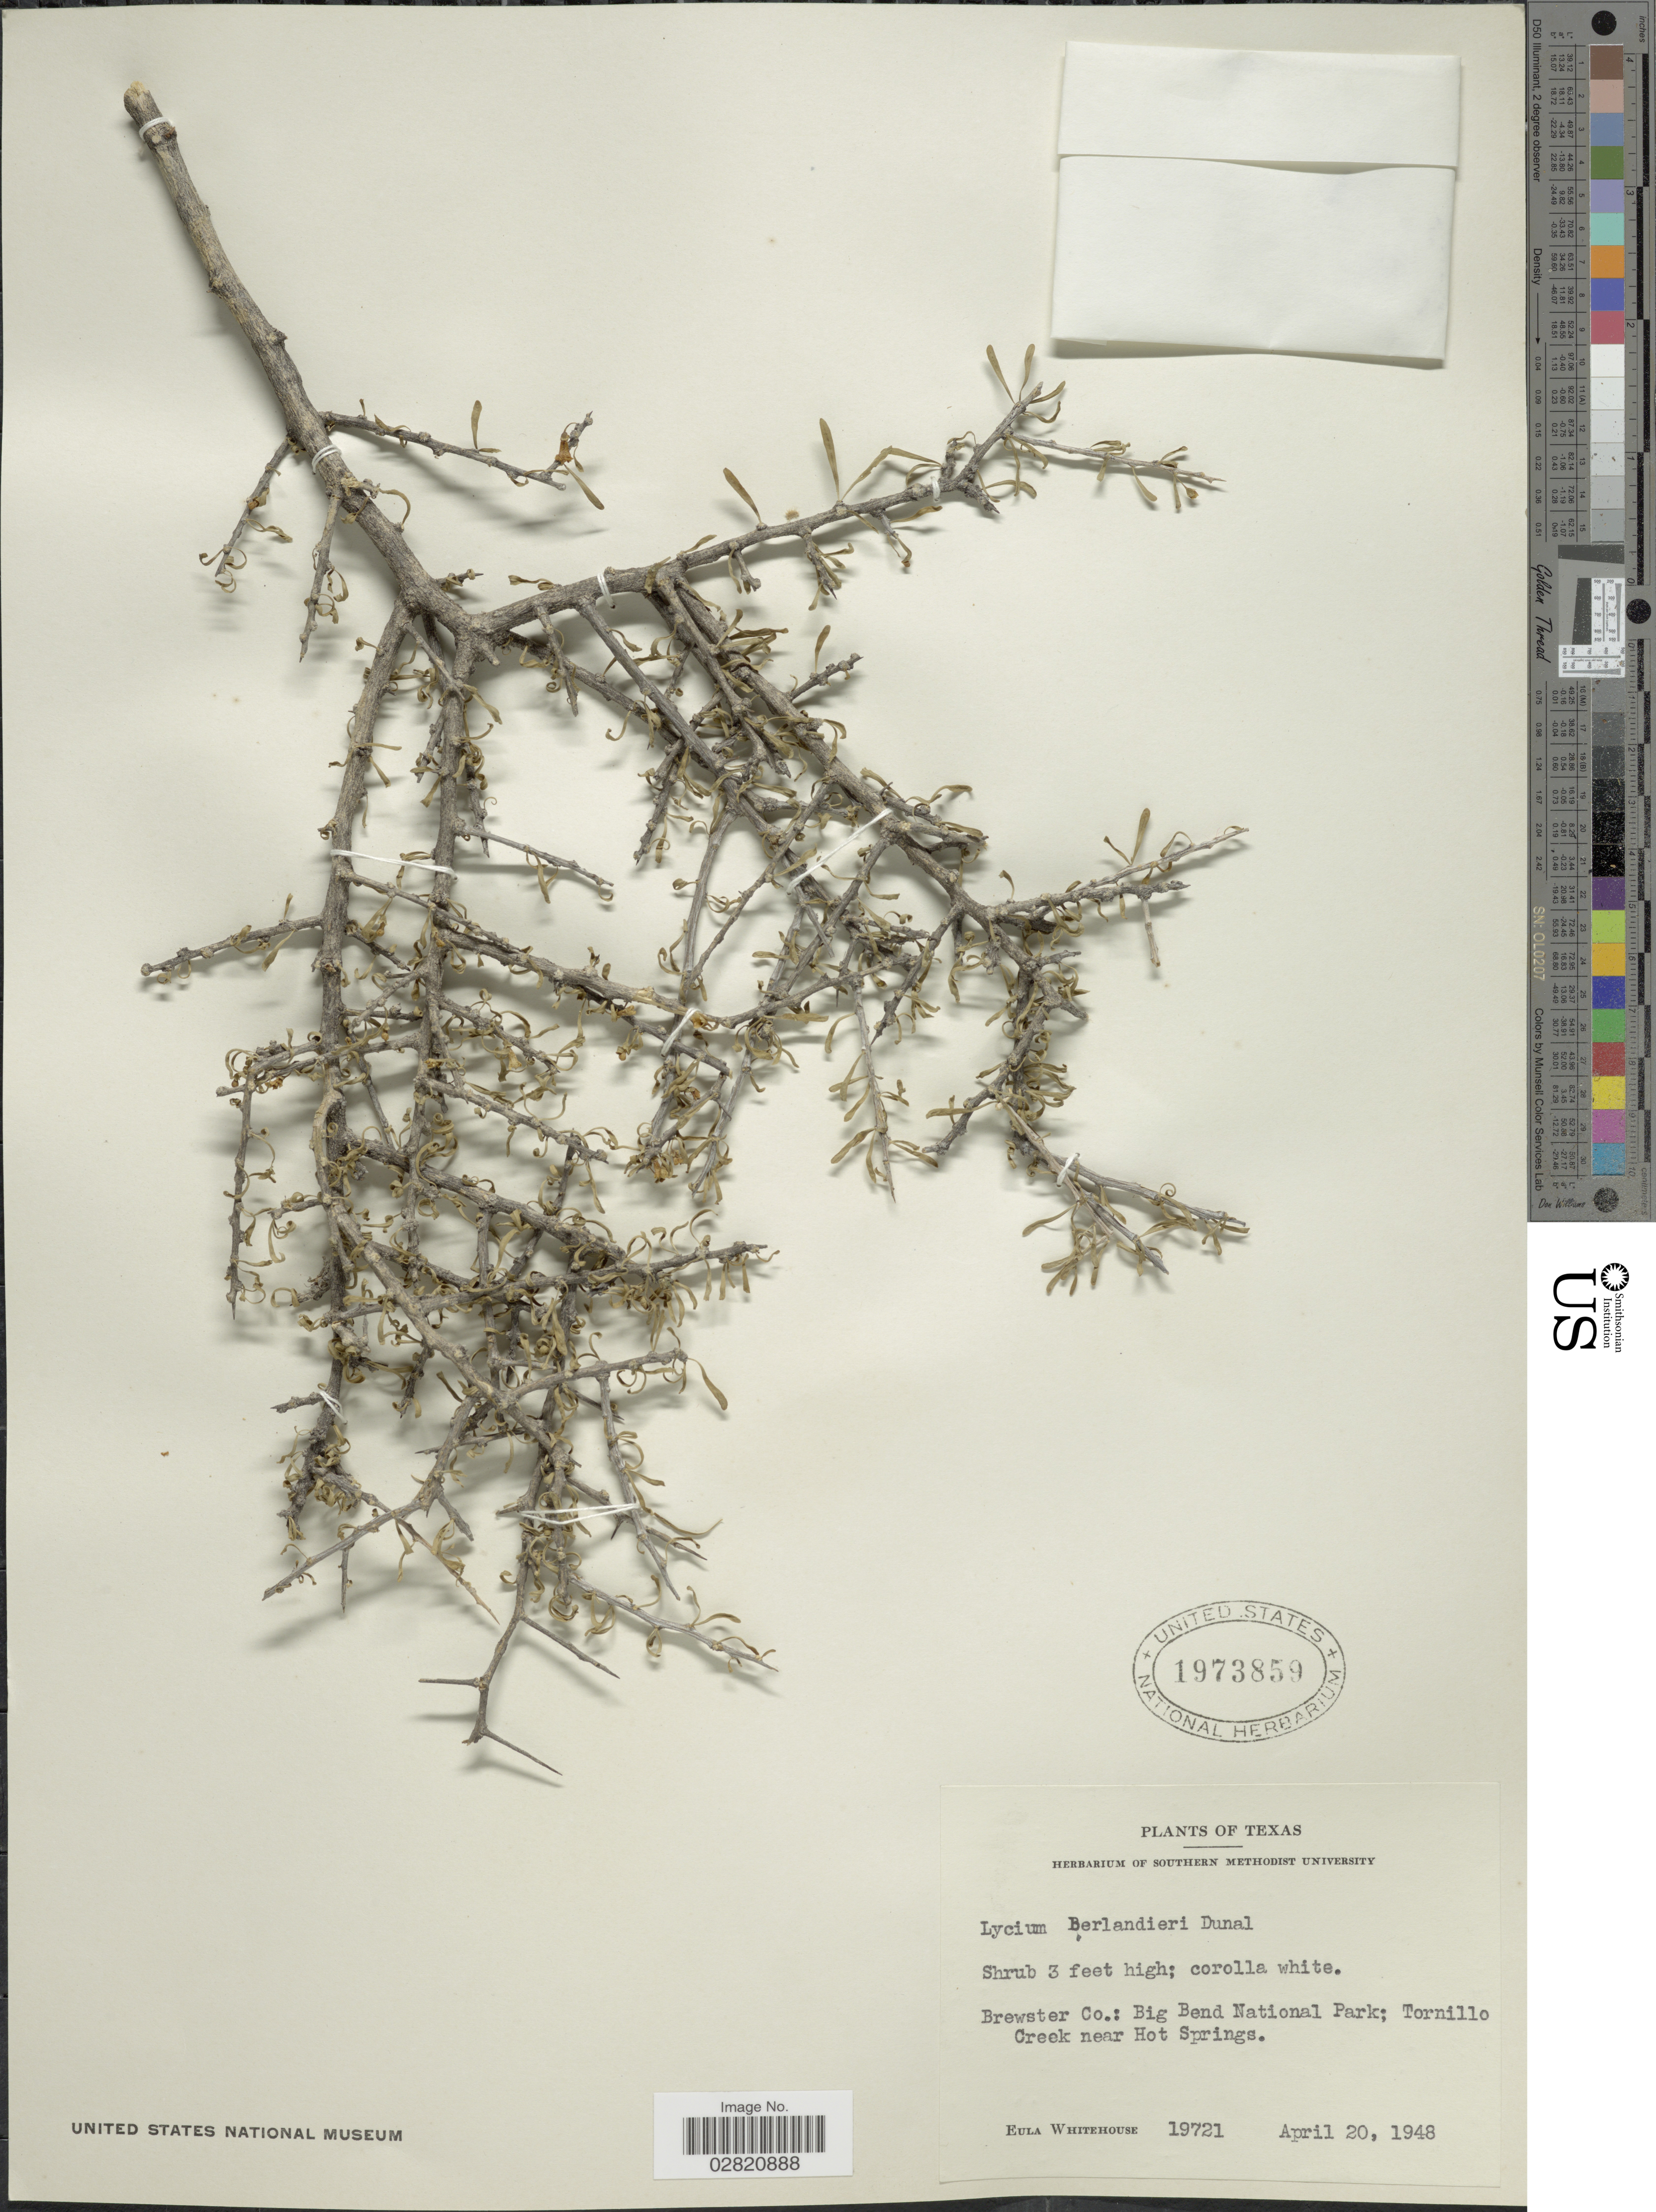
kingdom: Plantae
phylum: Tracheophyta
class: Magnoliopsida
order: Solanales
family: Solanaceae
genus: Lycium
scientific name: Lycium berlandieri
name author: Dunal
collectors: E. Whitehouse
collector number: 19721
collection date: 1948-04-20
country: United States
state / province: Texas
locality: Brewster Co.: Big Bend National Park; Tornillo Creek near Hot Springs.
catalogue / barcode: US 1973859